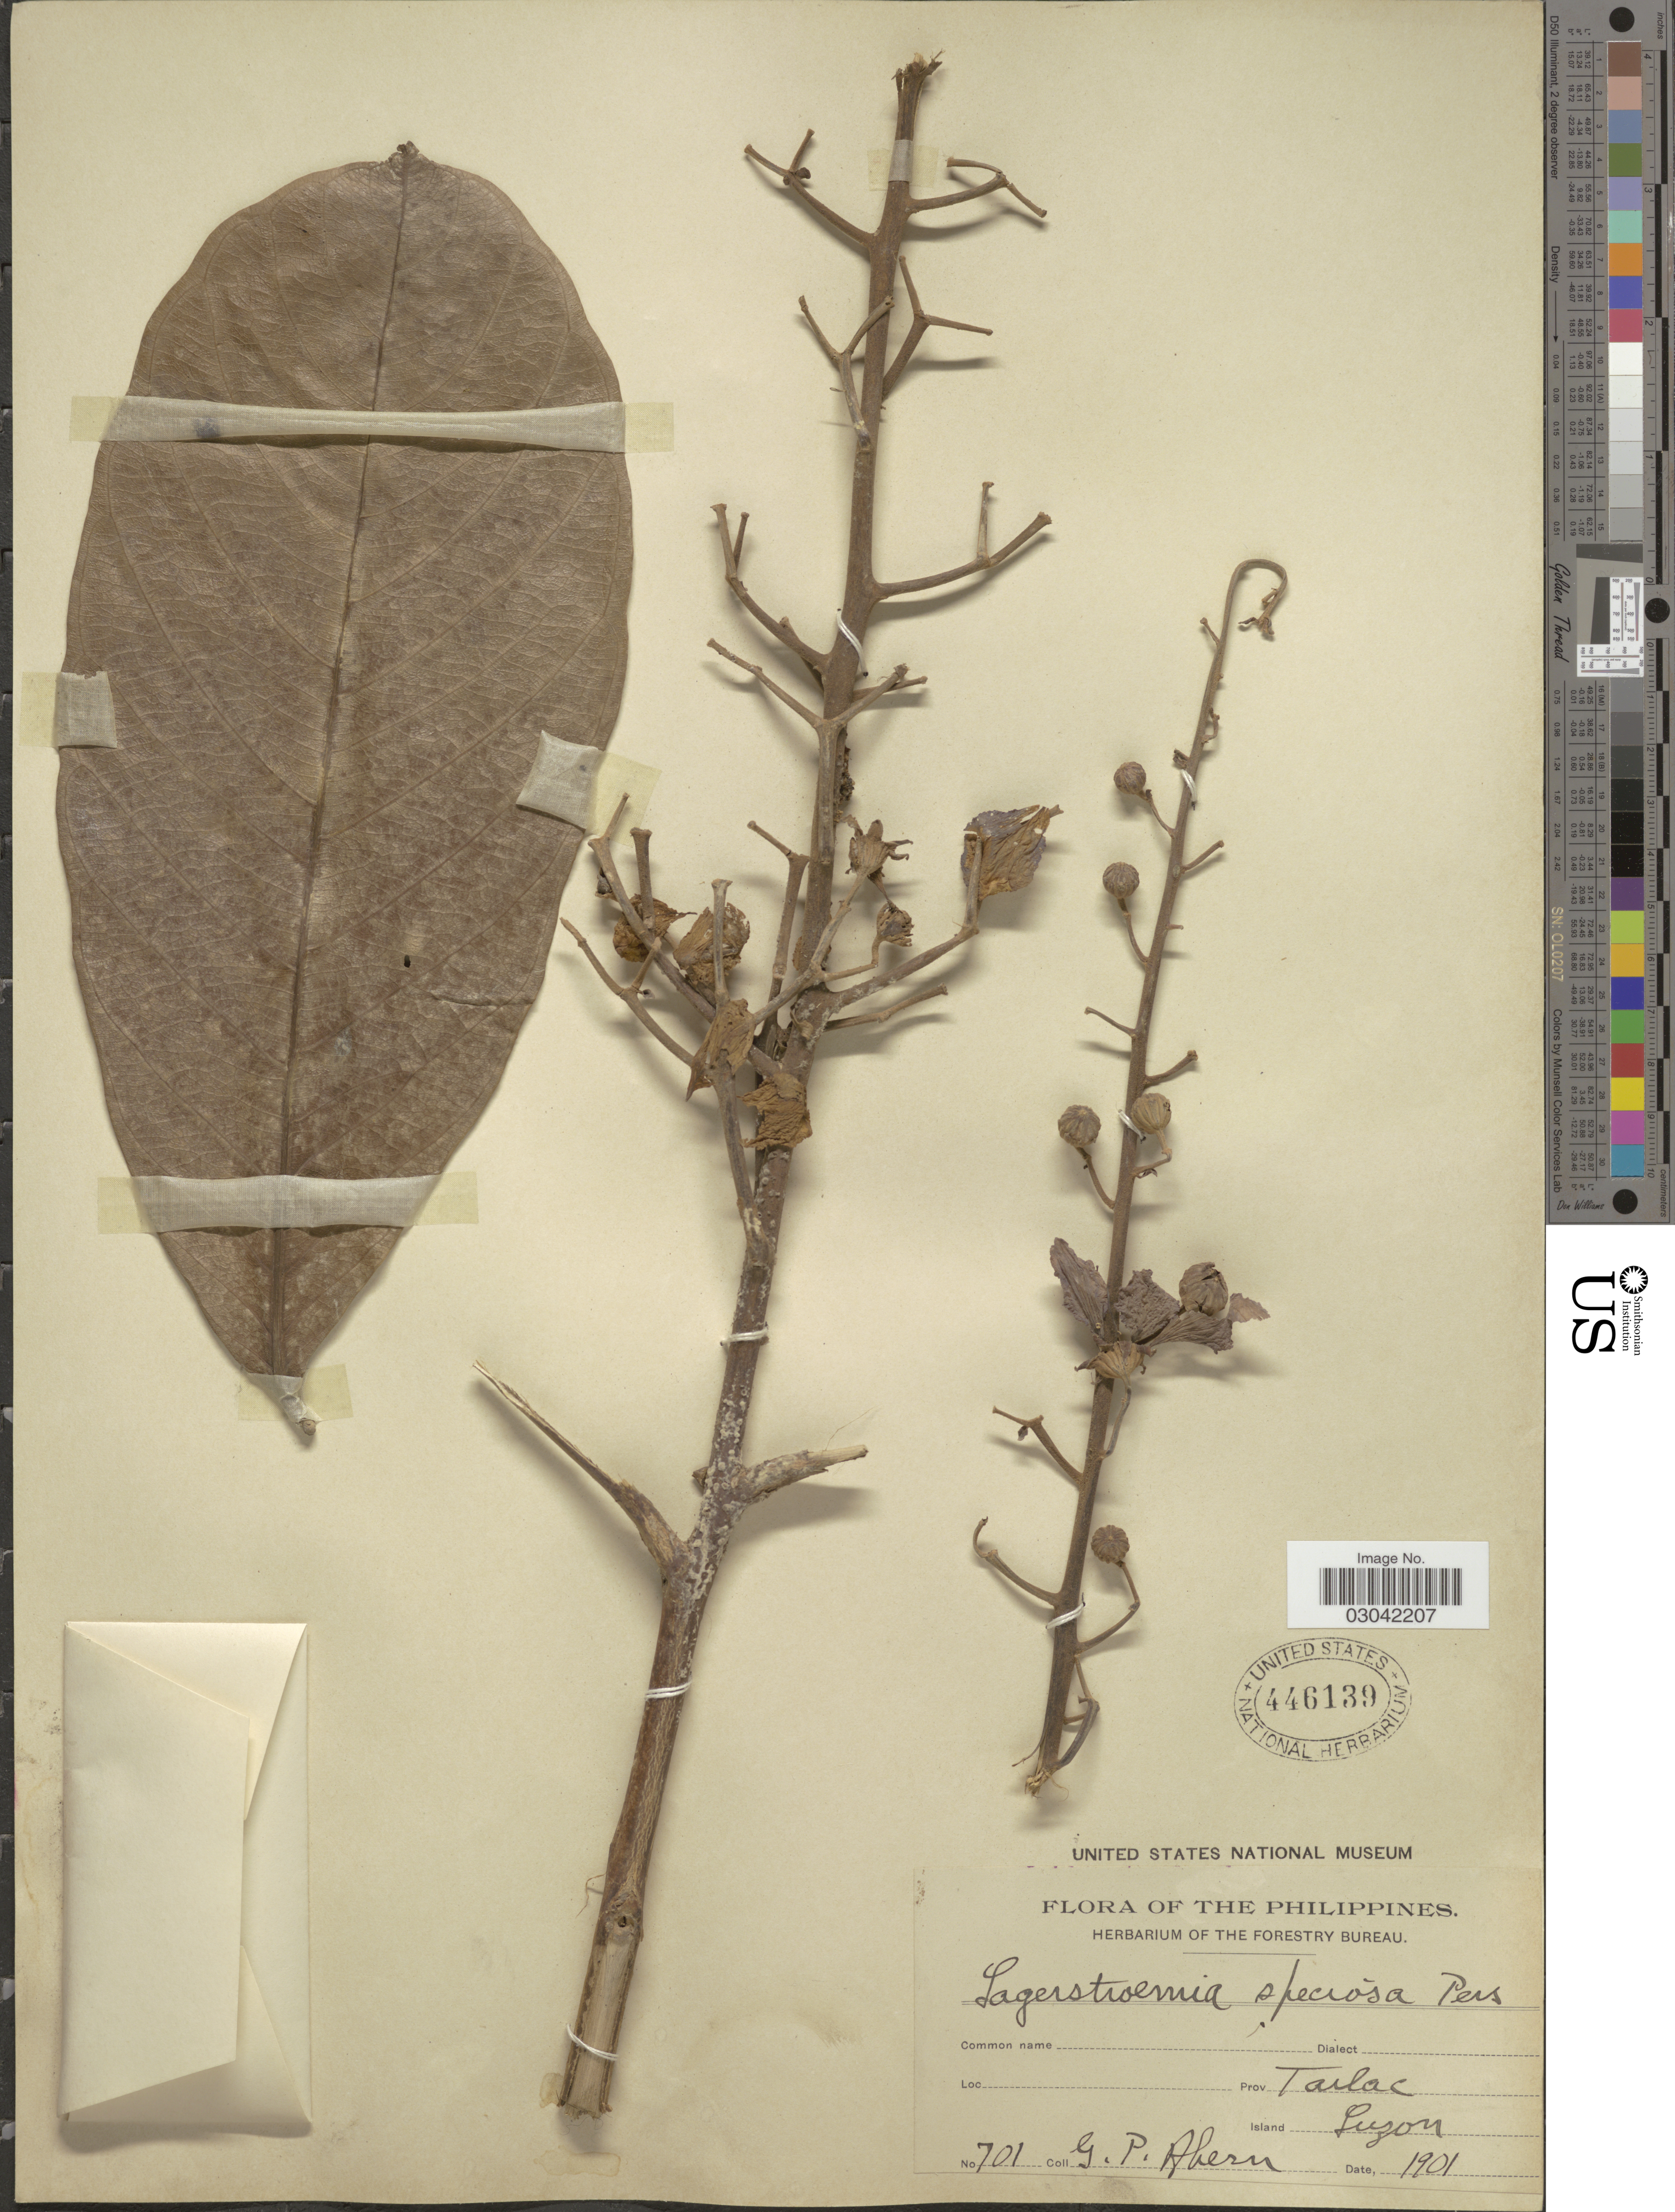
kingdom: Plantae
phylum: Tracheophyta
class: Magnoliopsida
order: Myrtales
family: Lythraceae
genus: Lagerstroemia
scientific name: Lagerstroemia speciosa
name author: (L.) Pers.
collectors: G. Ahern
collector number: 701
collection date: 1901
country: Philippines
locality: Prov Tarlac. Luzon.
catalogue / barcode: US 446139